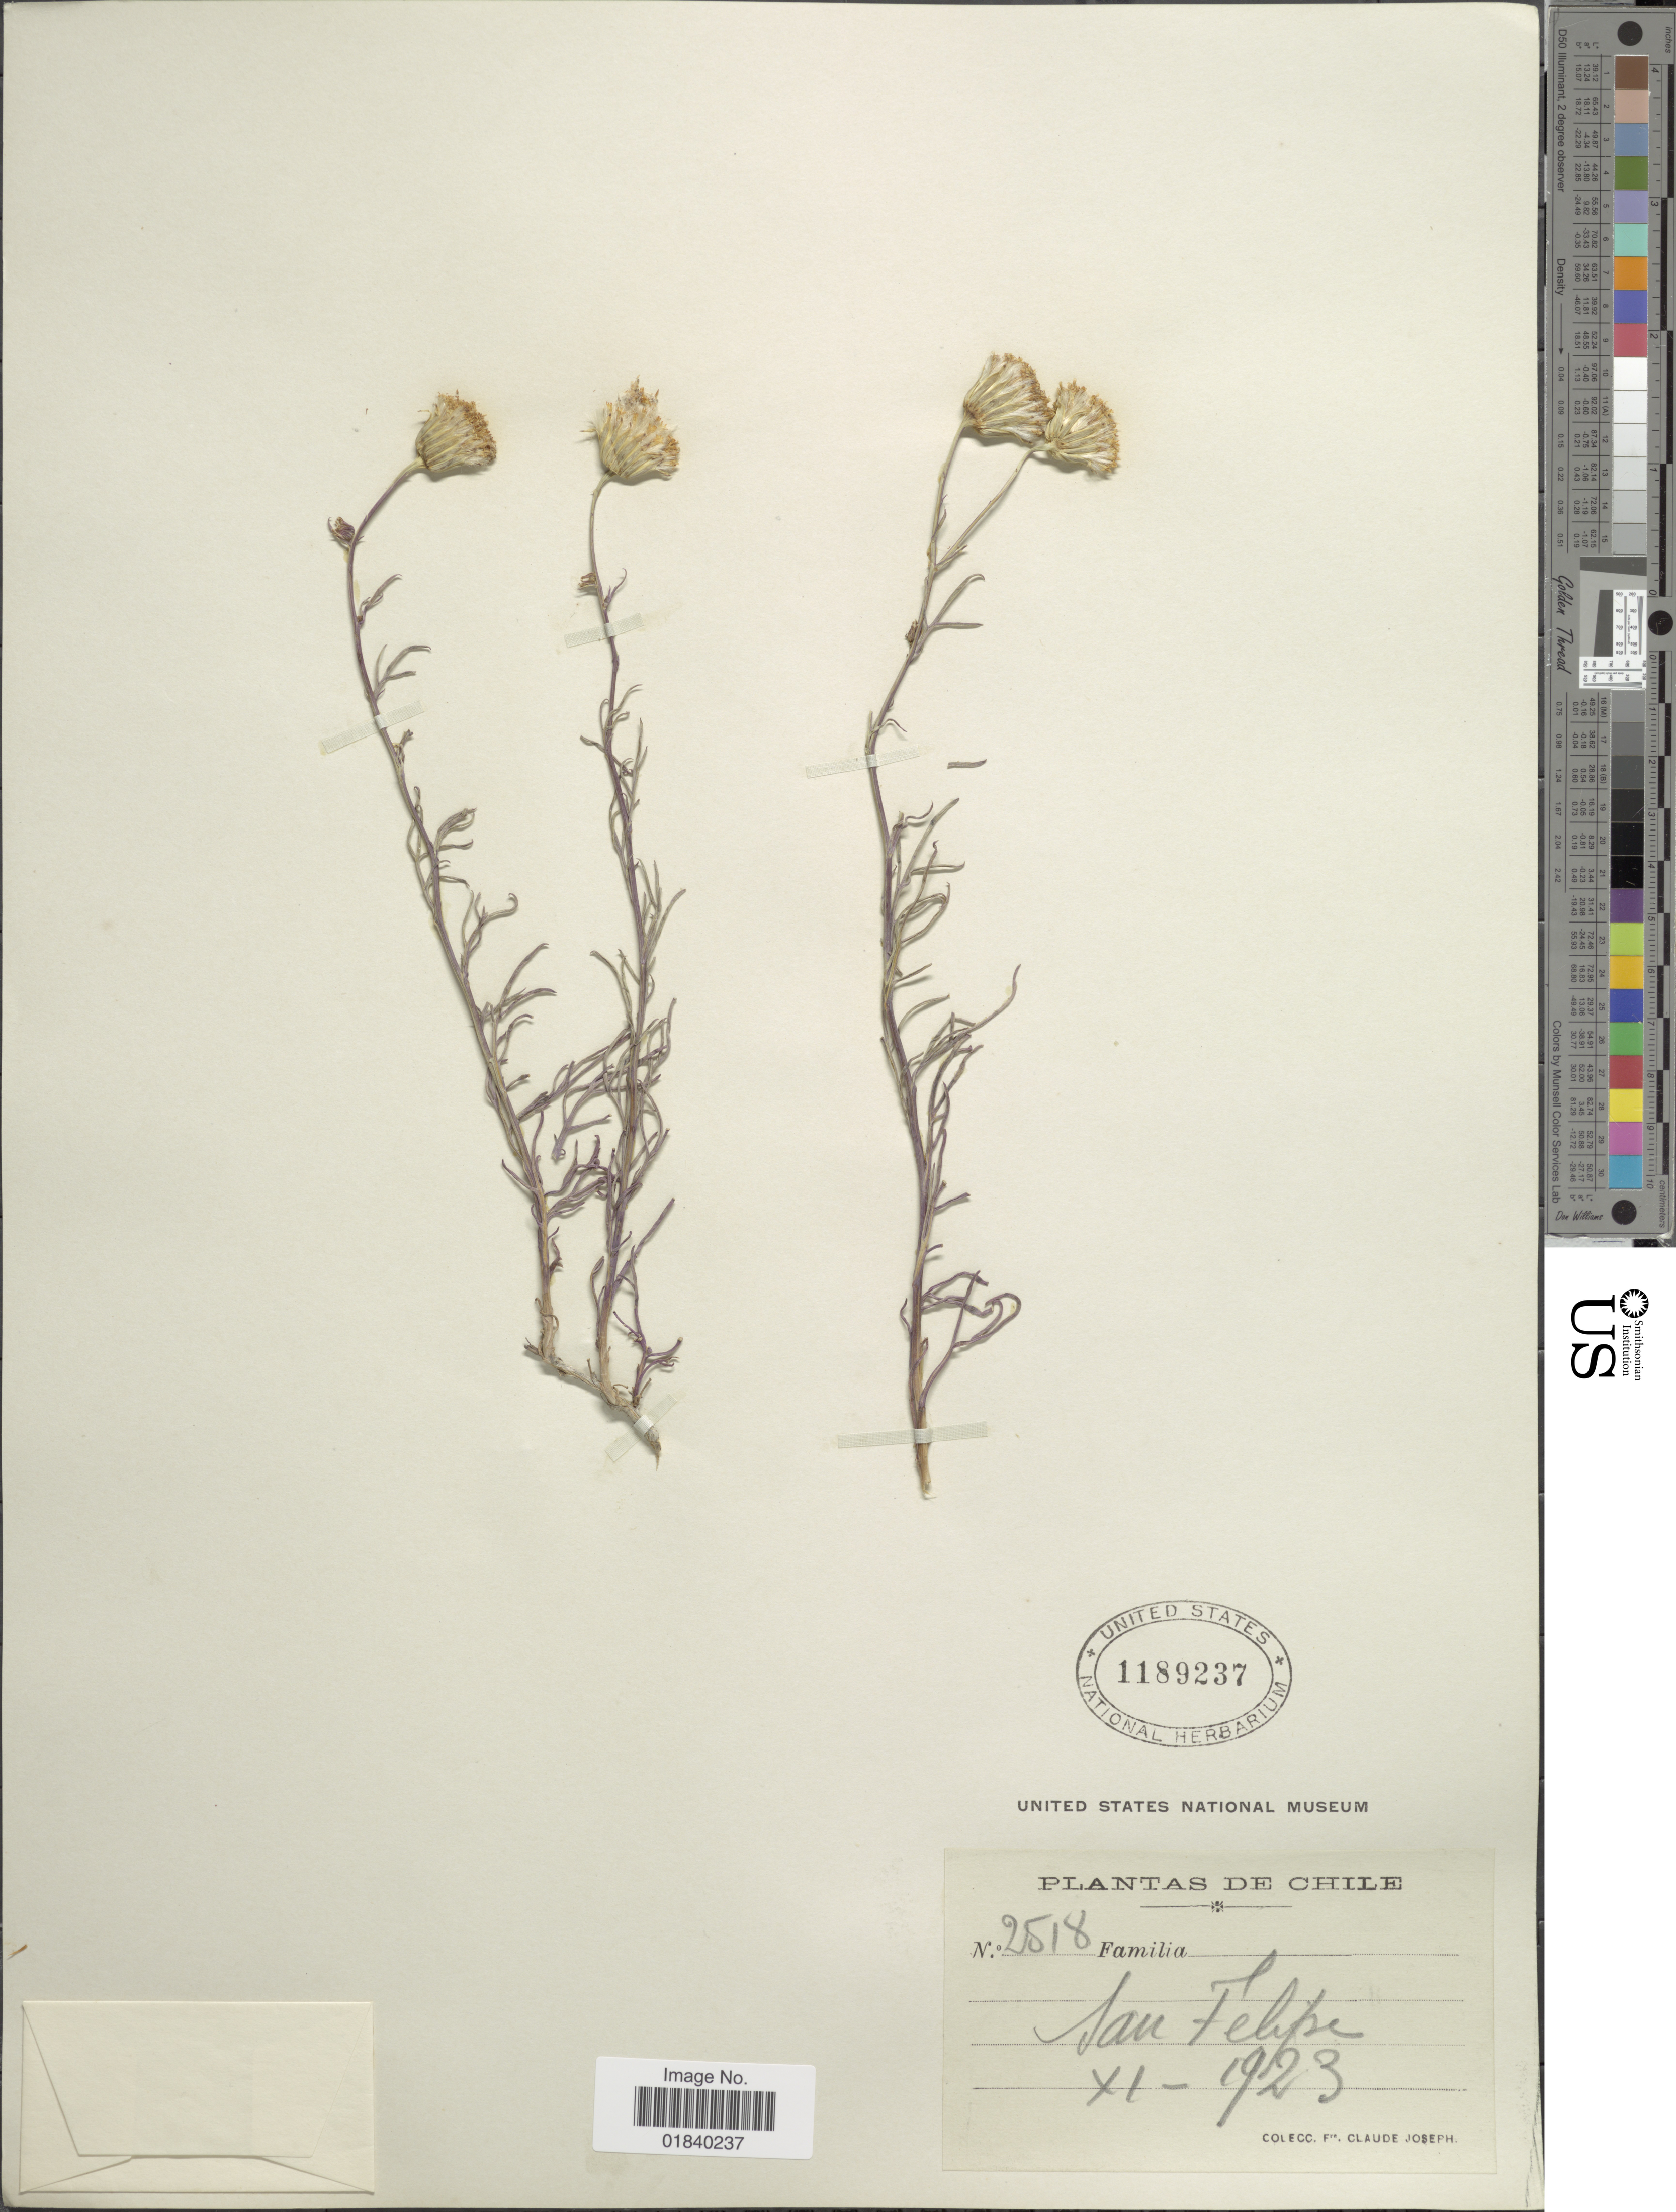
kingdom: Plantae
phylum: Tracheophyta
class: Magnoliopsida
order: Asterales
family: Asteraceae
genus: Senecio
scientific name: Senecio sp.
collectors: Bro. Claude-Joseph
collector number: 2518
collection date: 1923-11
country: Chile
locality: Chile. San Felipe.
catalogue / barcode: US 1189237